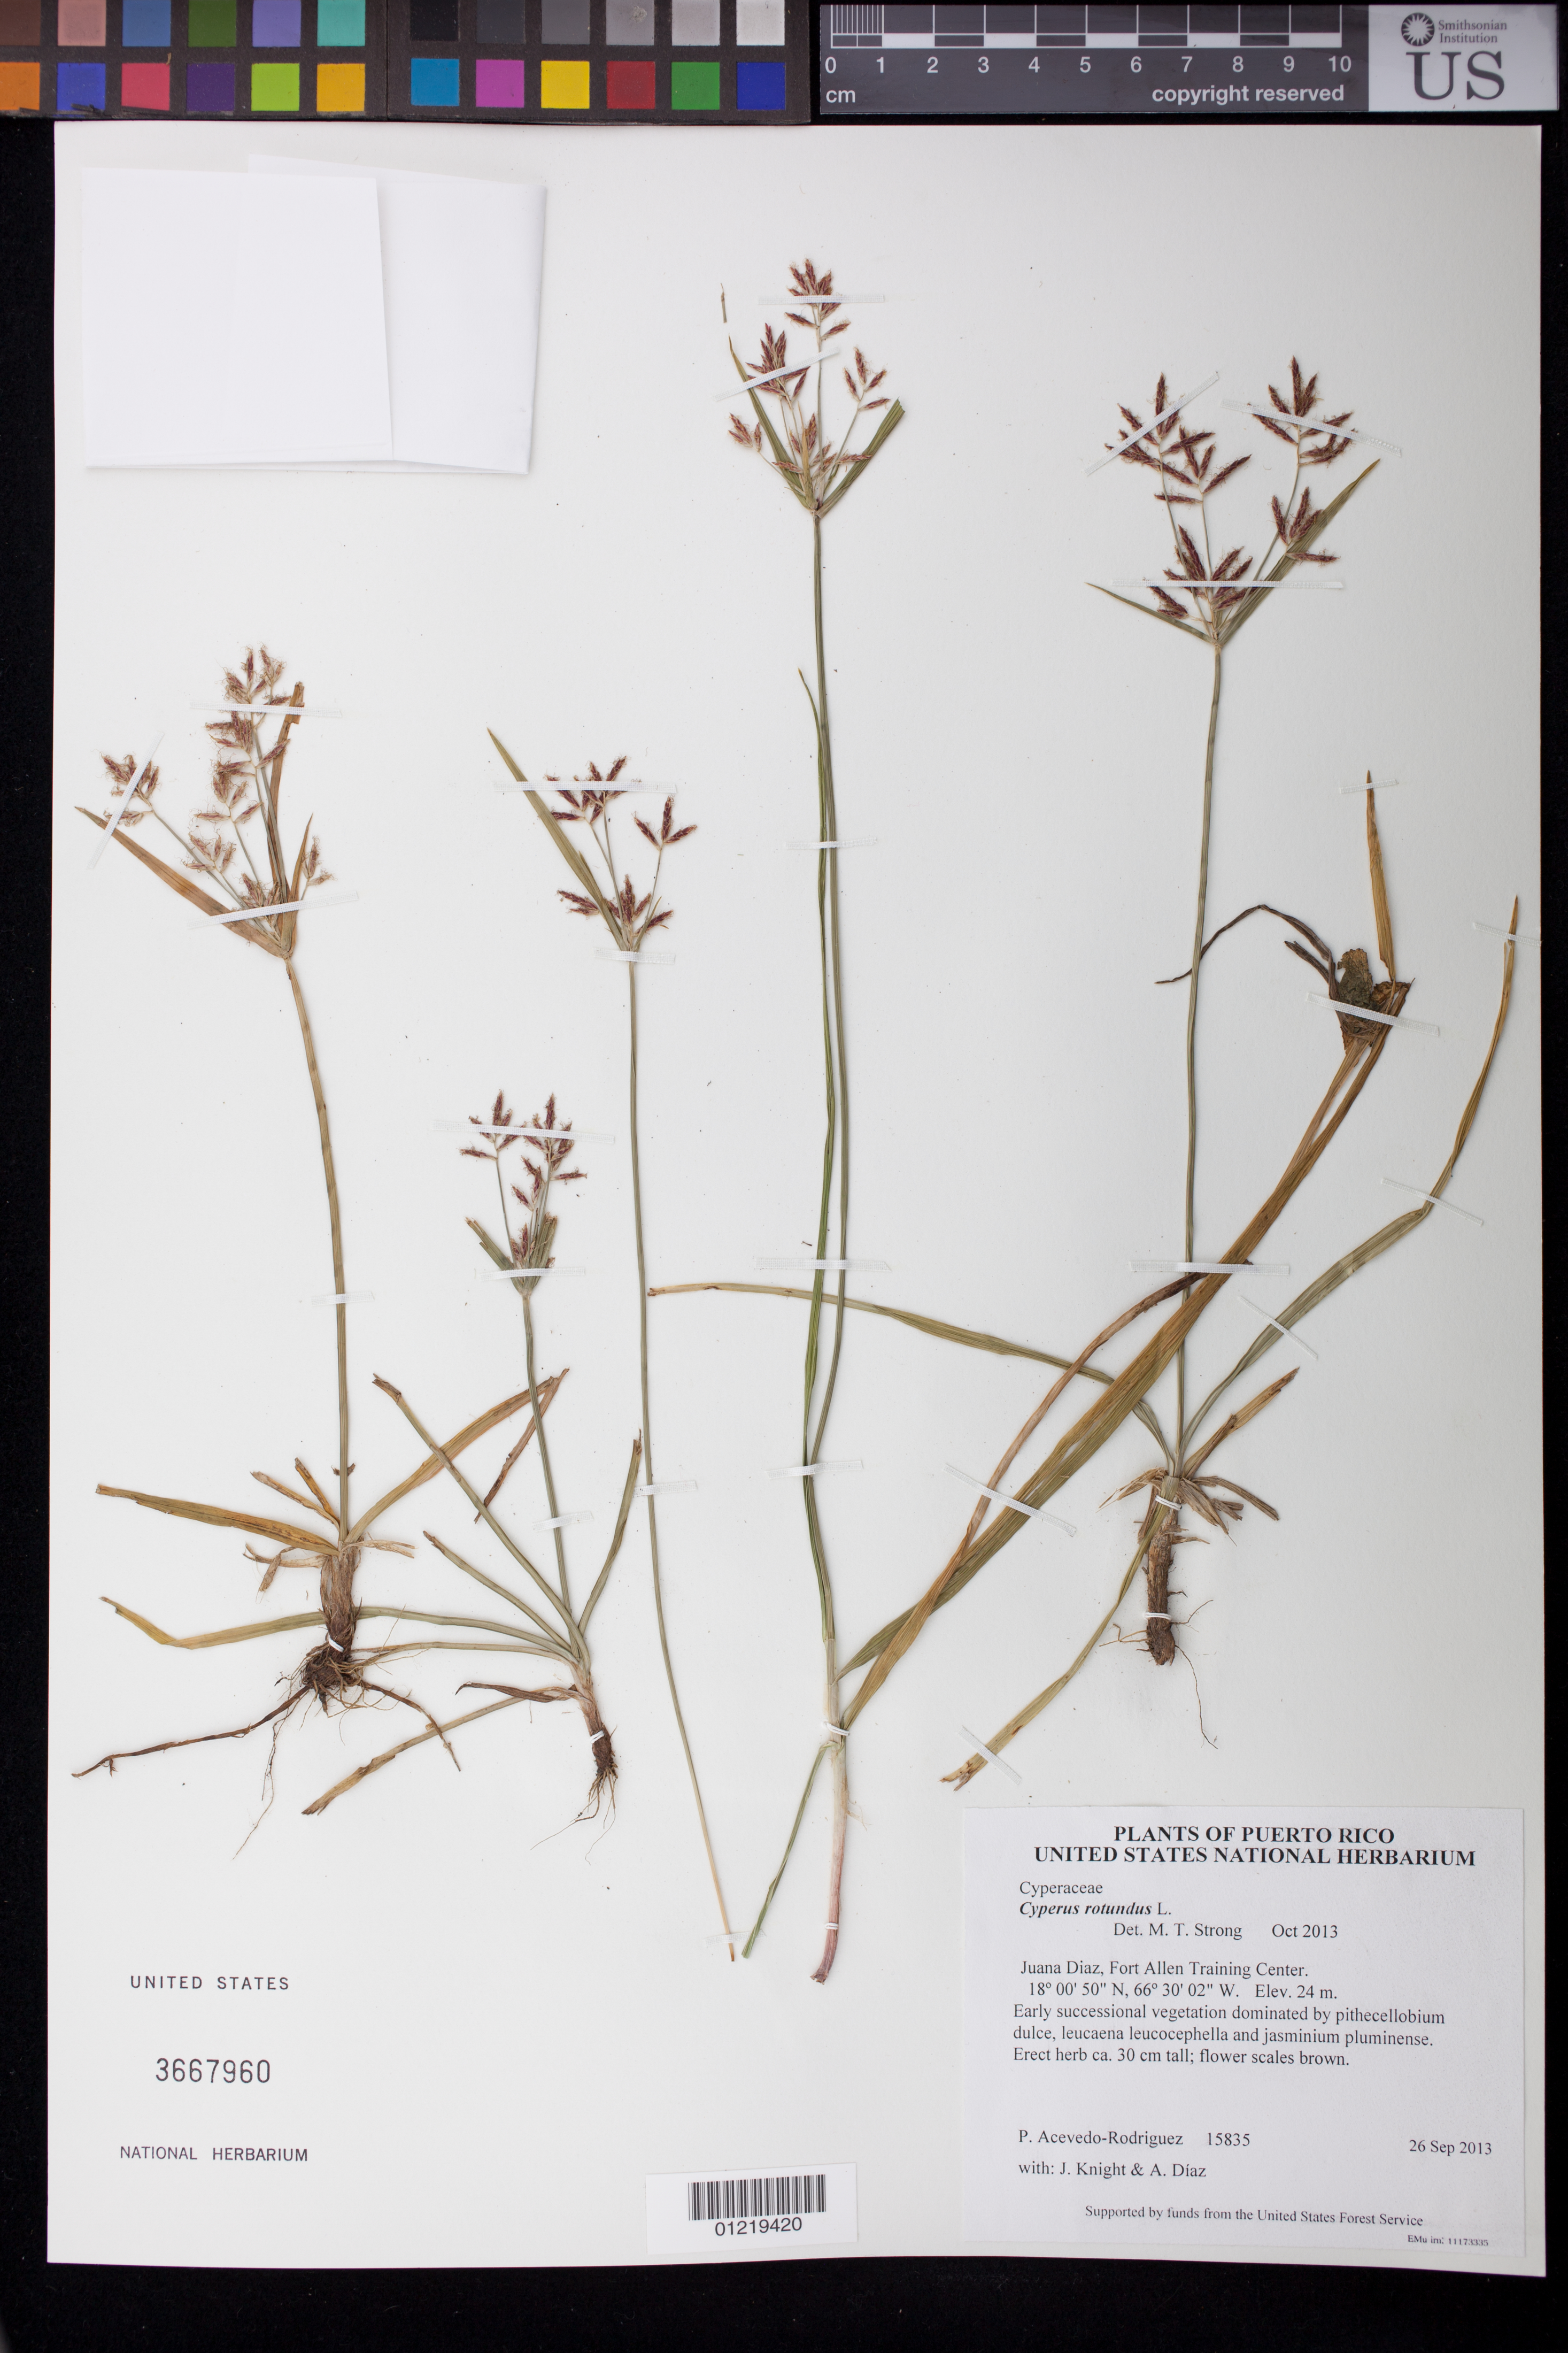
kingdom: Plantae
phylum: Tracheophyta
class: Liliopsida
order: Poales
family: Cyperaceae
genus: Cyperus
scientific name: Cyperus rotundus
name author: L.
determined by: Strong, M. T., (US), Smithsonian Institution - National Museum of Natural History (UNITED STATES)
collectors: P. Acevedo-Rodr., J. Knight & A. Díaz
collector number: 15835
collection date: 2013-09-26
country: Puerto Rico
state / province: Juana Diaz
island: Puerto Rico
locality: Fort Allen Training Center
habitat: Early successional vegetation dominated by pithecellobium dulce, leucaena leucocephella and jasminium pluminense.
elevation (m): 24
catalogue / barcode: US 3667960